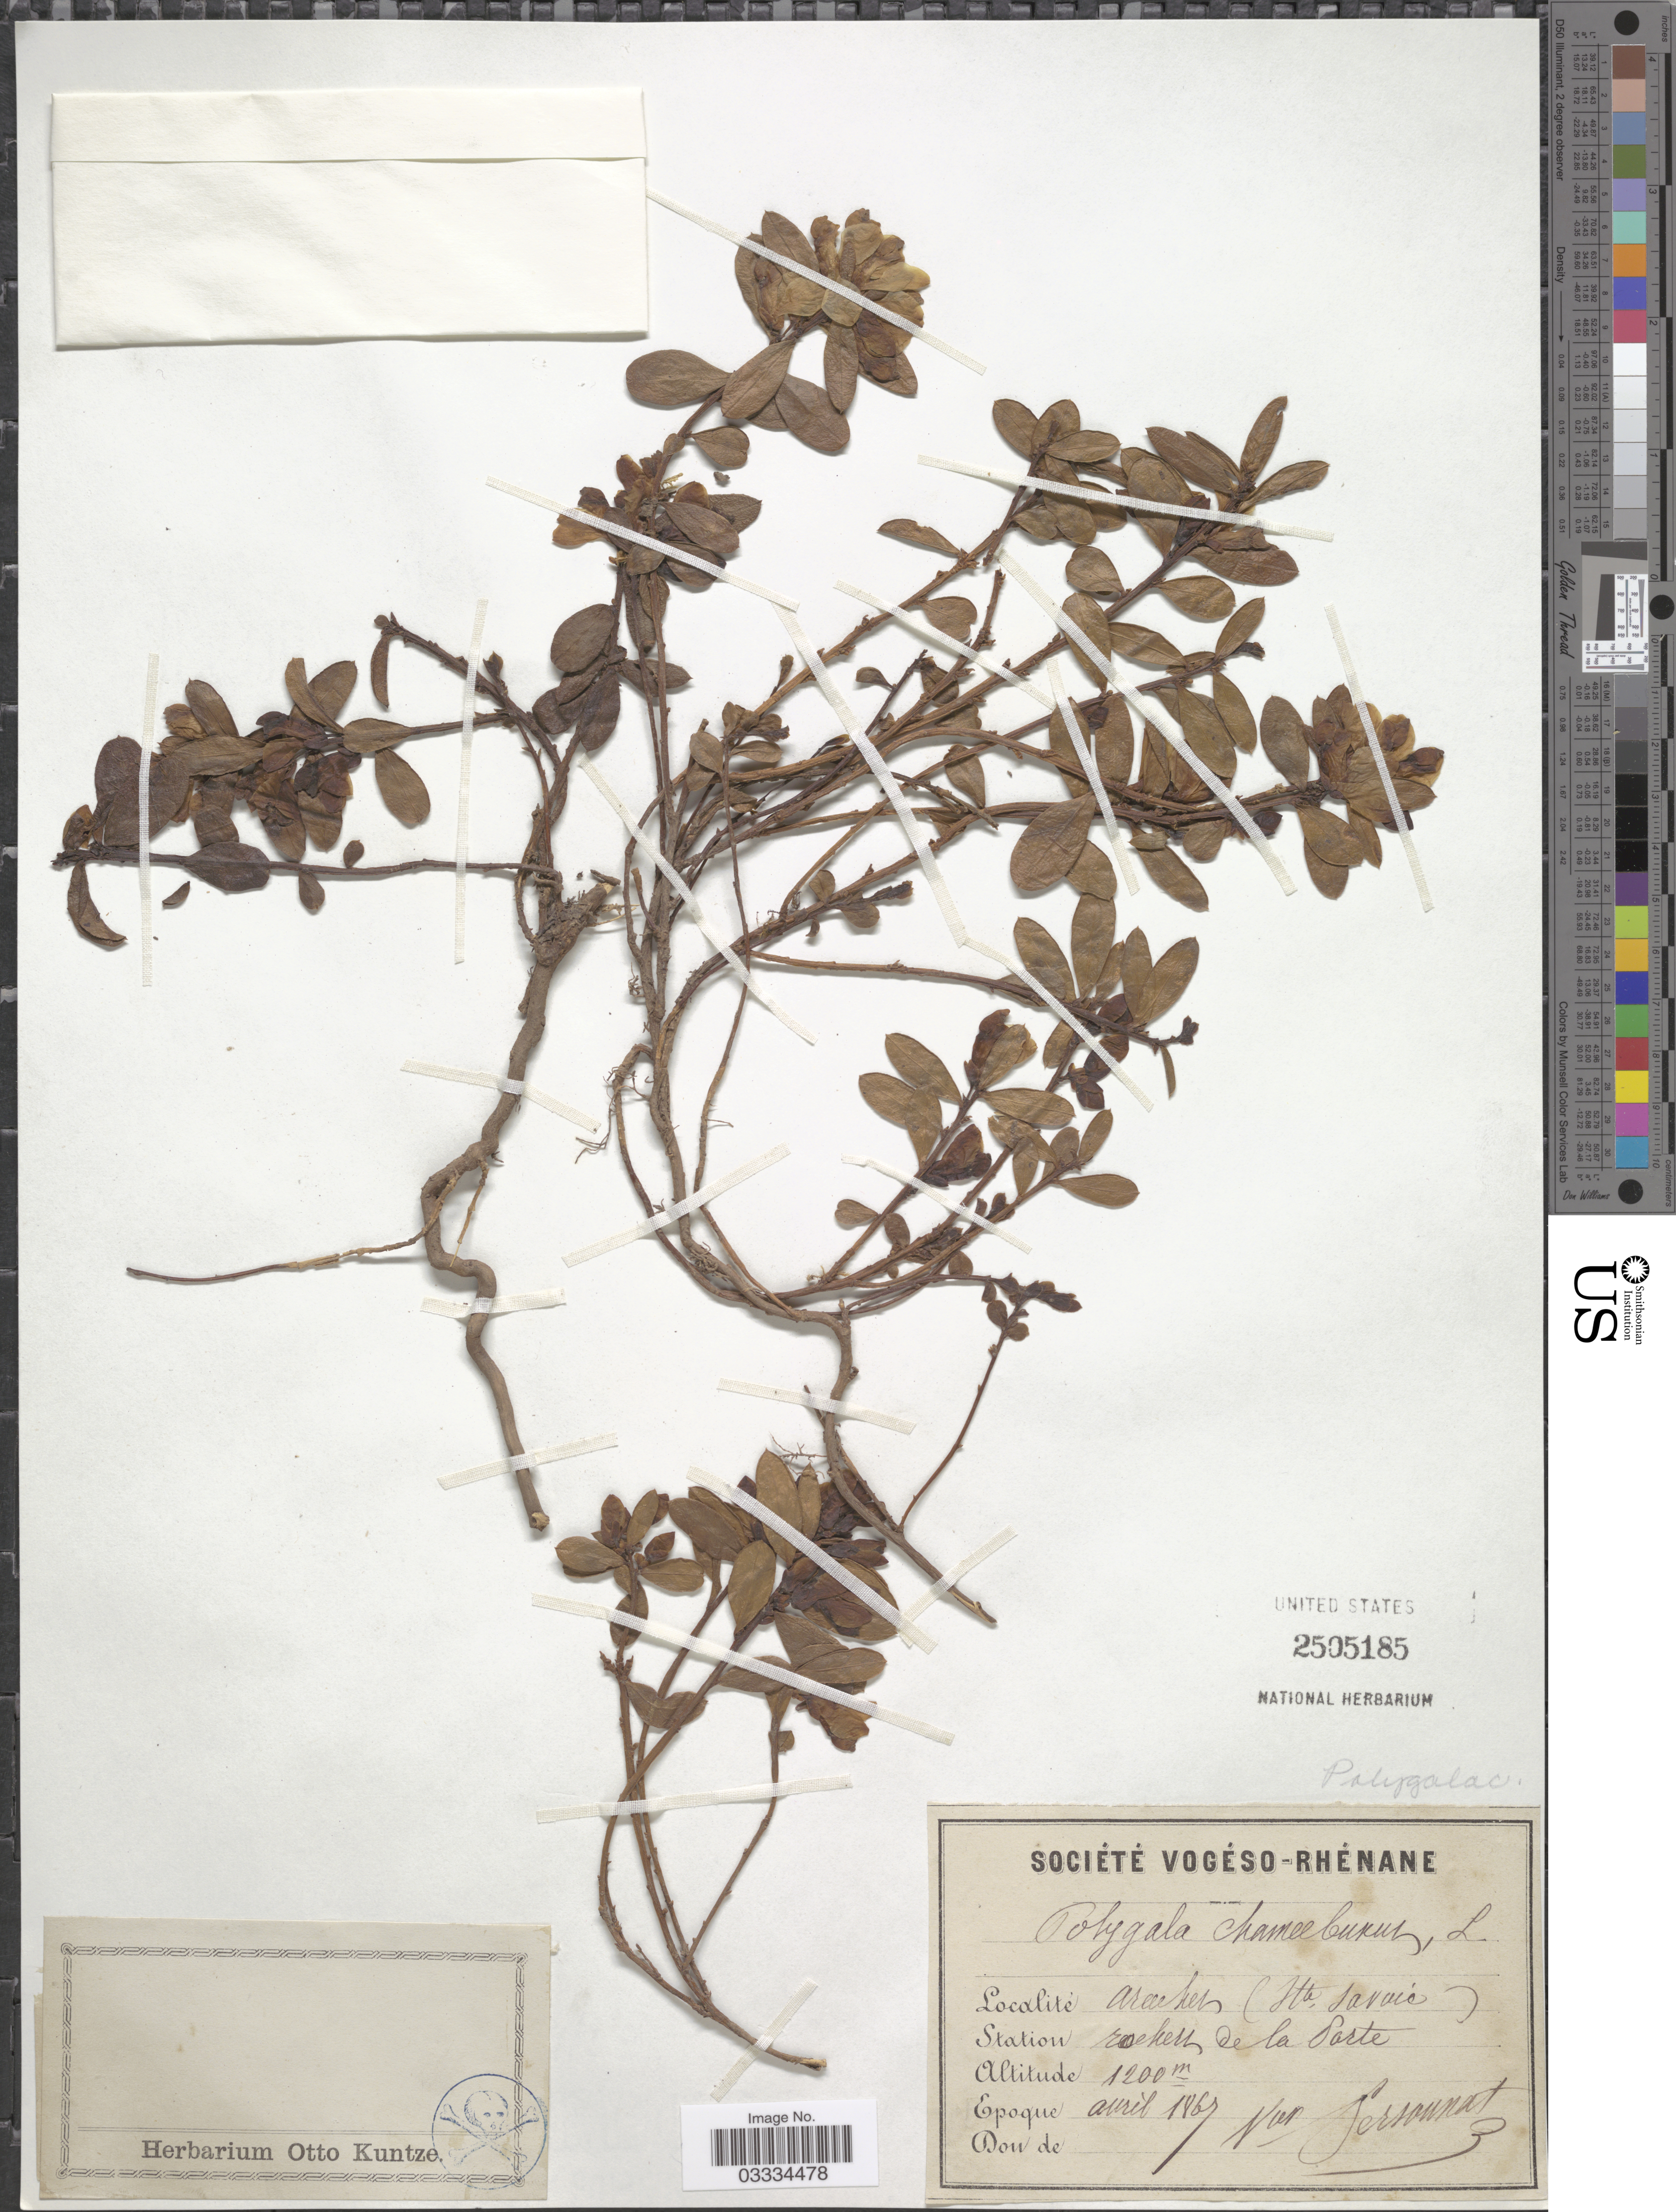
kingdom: Plantae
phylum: Tracheophyta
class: Magnoliopsida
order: Fabales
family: Polygalaceae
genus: Polygaloides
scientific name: Polygaloides chamaebuxus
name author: (L.) O. Schwarz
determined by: Strong, Mark T., (BOT), Smithsonian Institution - National Museum of Natural History (UNITED STATES)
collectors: Persounat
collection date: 1867-04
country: France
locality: Aracher (Hte. Savoie). Station rochers de la Parte.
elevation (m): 1200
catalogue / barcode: US 2505185